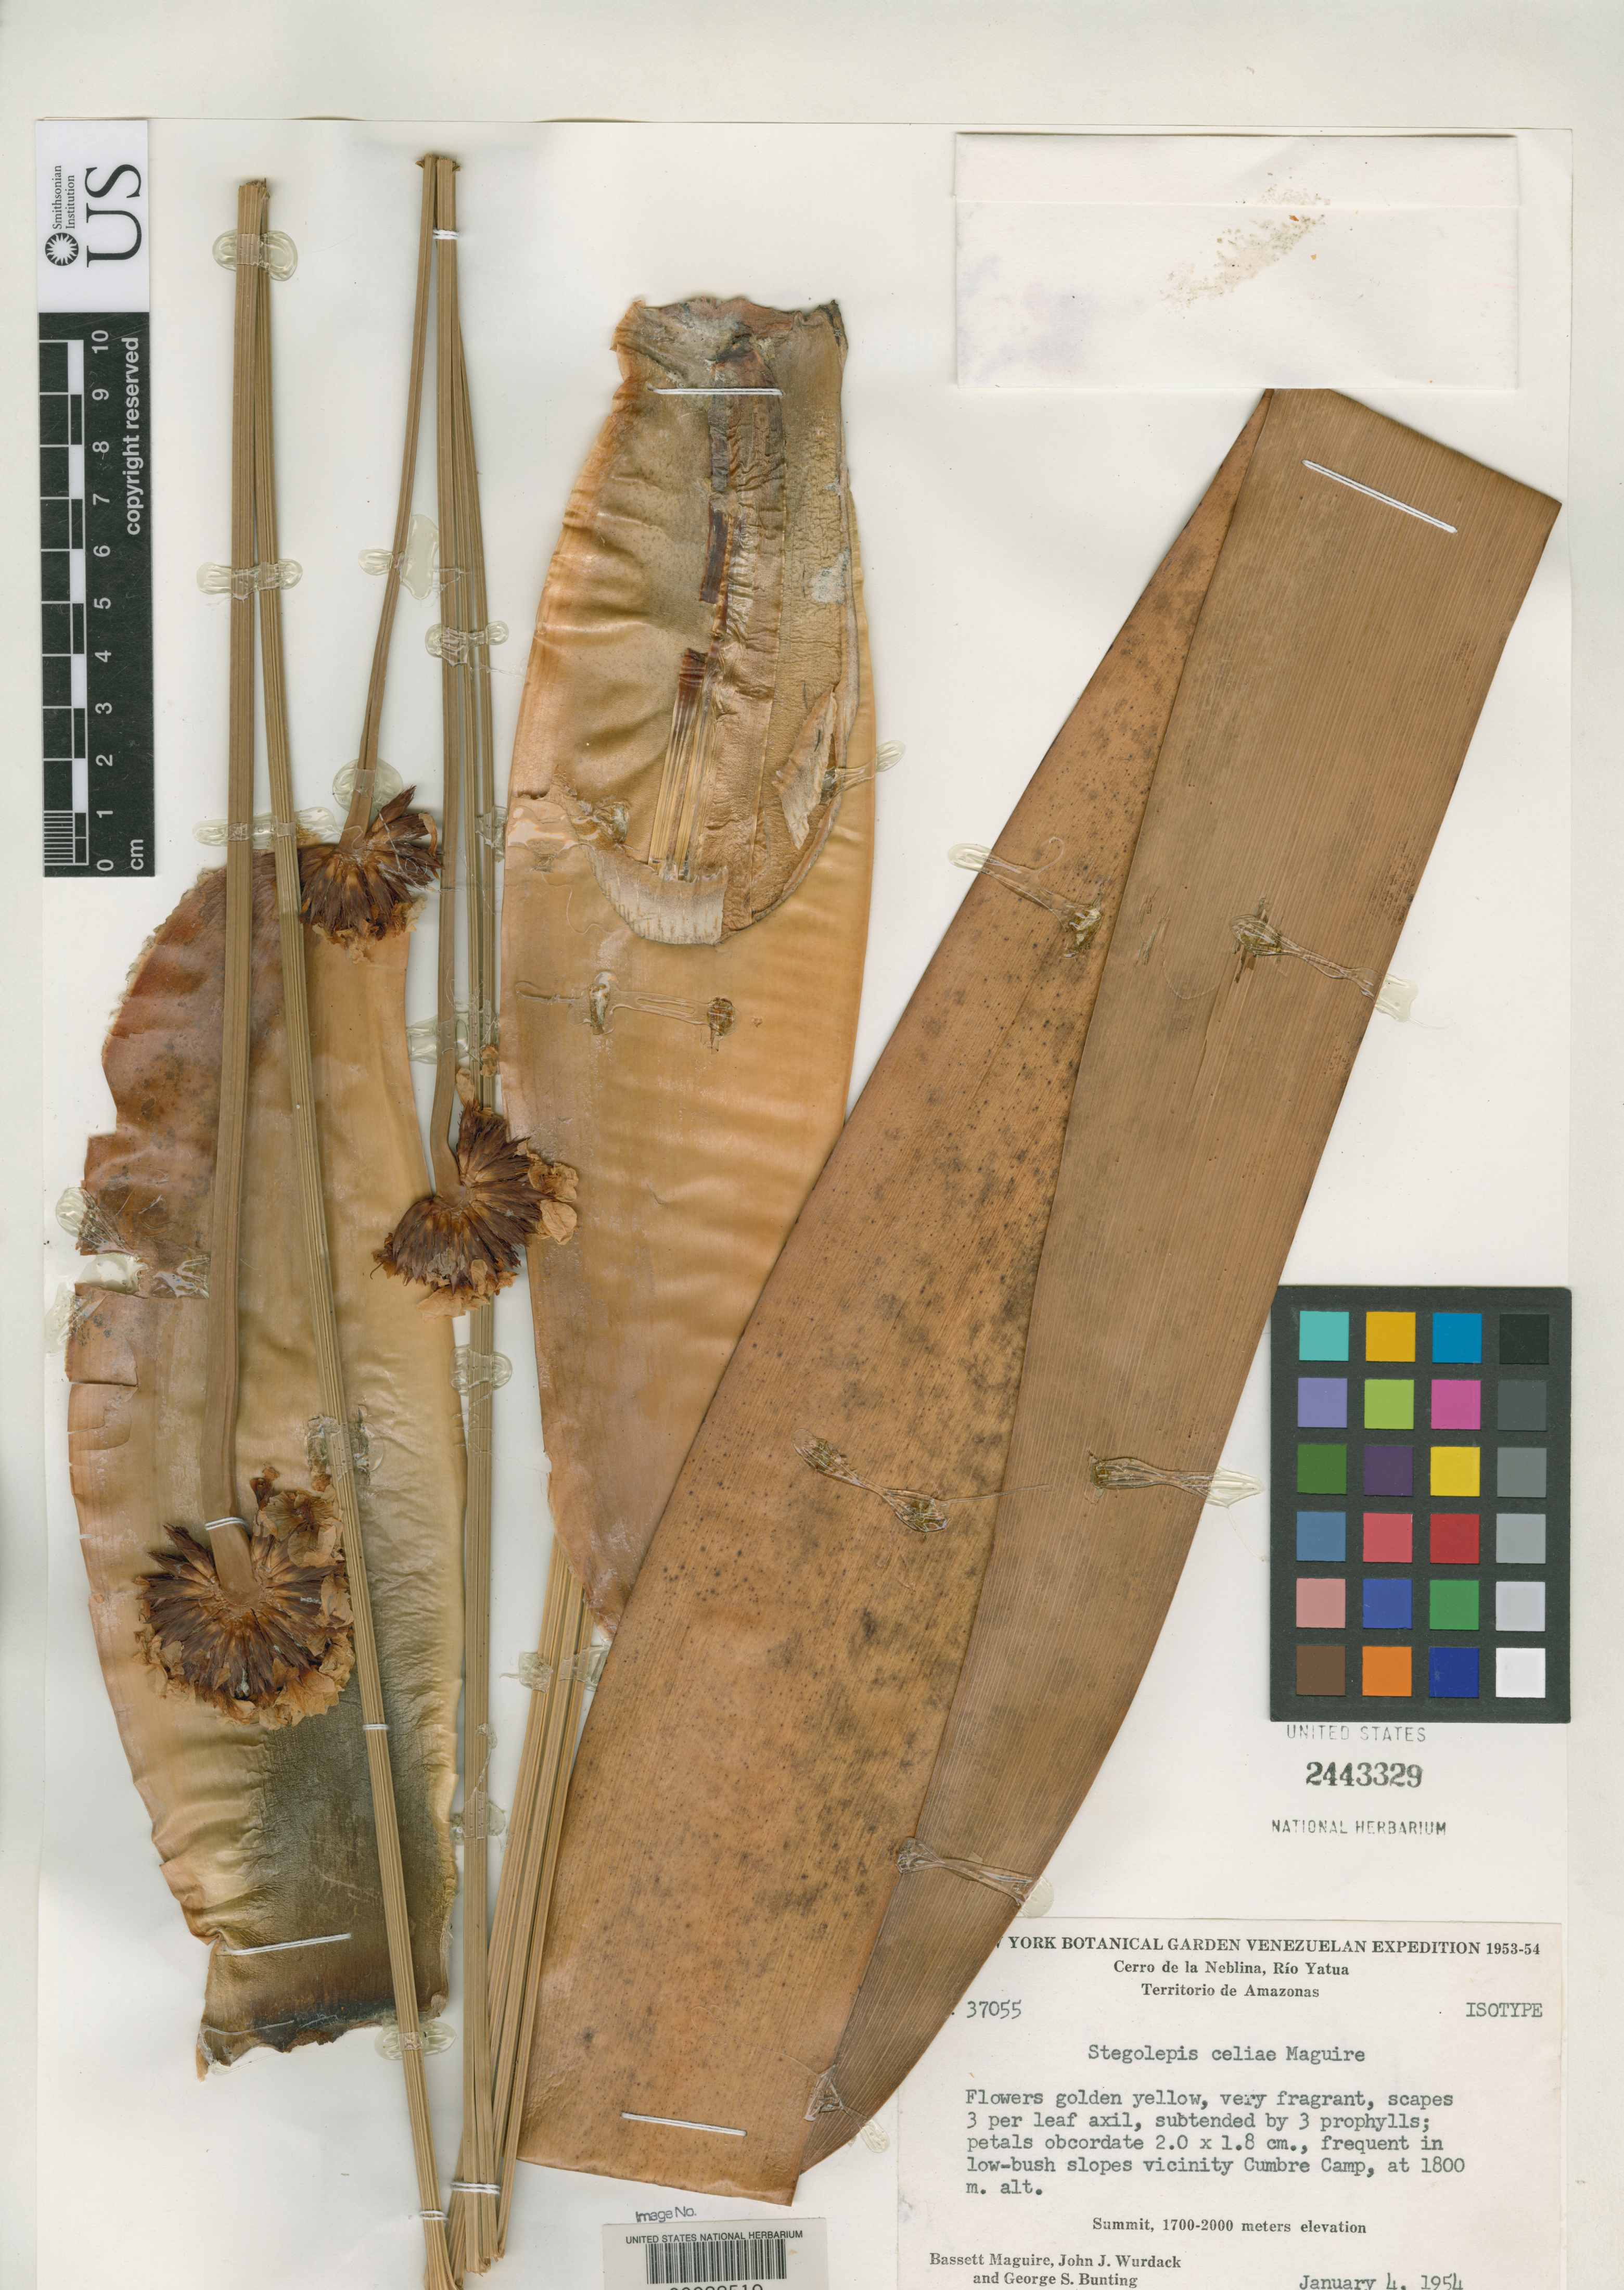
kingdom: Plantae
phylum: Tracheophyta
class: Liliopsida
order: Poales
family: Rapateaceae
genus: Stegolepis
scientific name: Stegolepis celiae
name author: Maguire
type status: Isotype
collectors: B. Maguire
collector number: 37055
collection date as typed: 04 Jan 1954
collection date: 1954-01-04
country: Venezuela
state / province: Amazonas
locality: Cerro de La Neblina.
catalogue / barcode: US 2443329